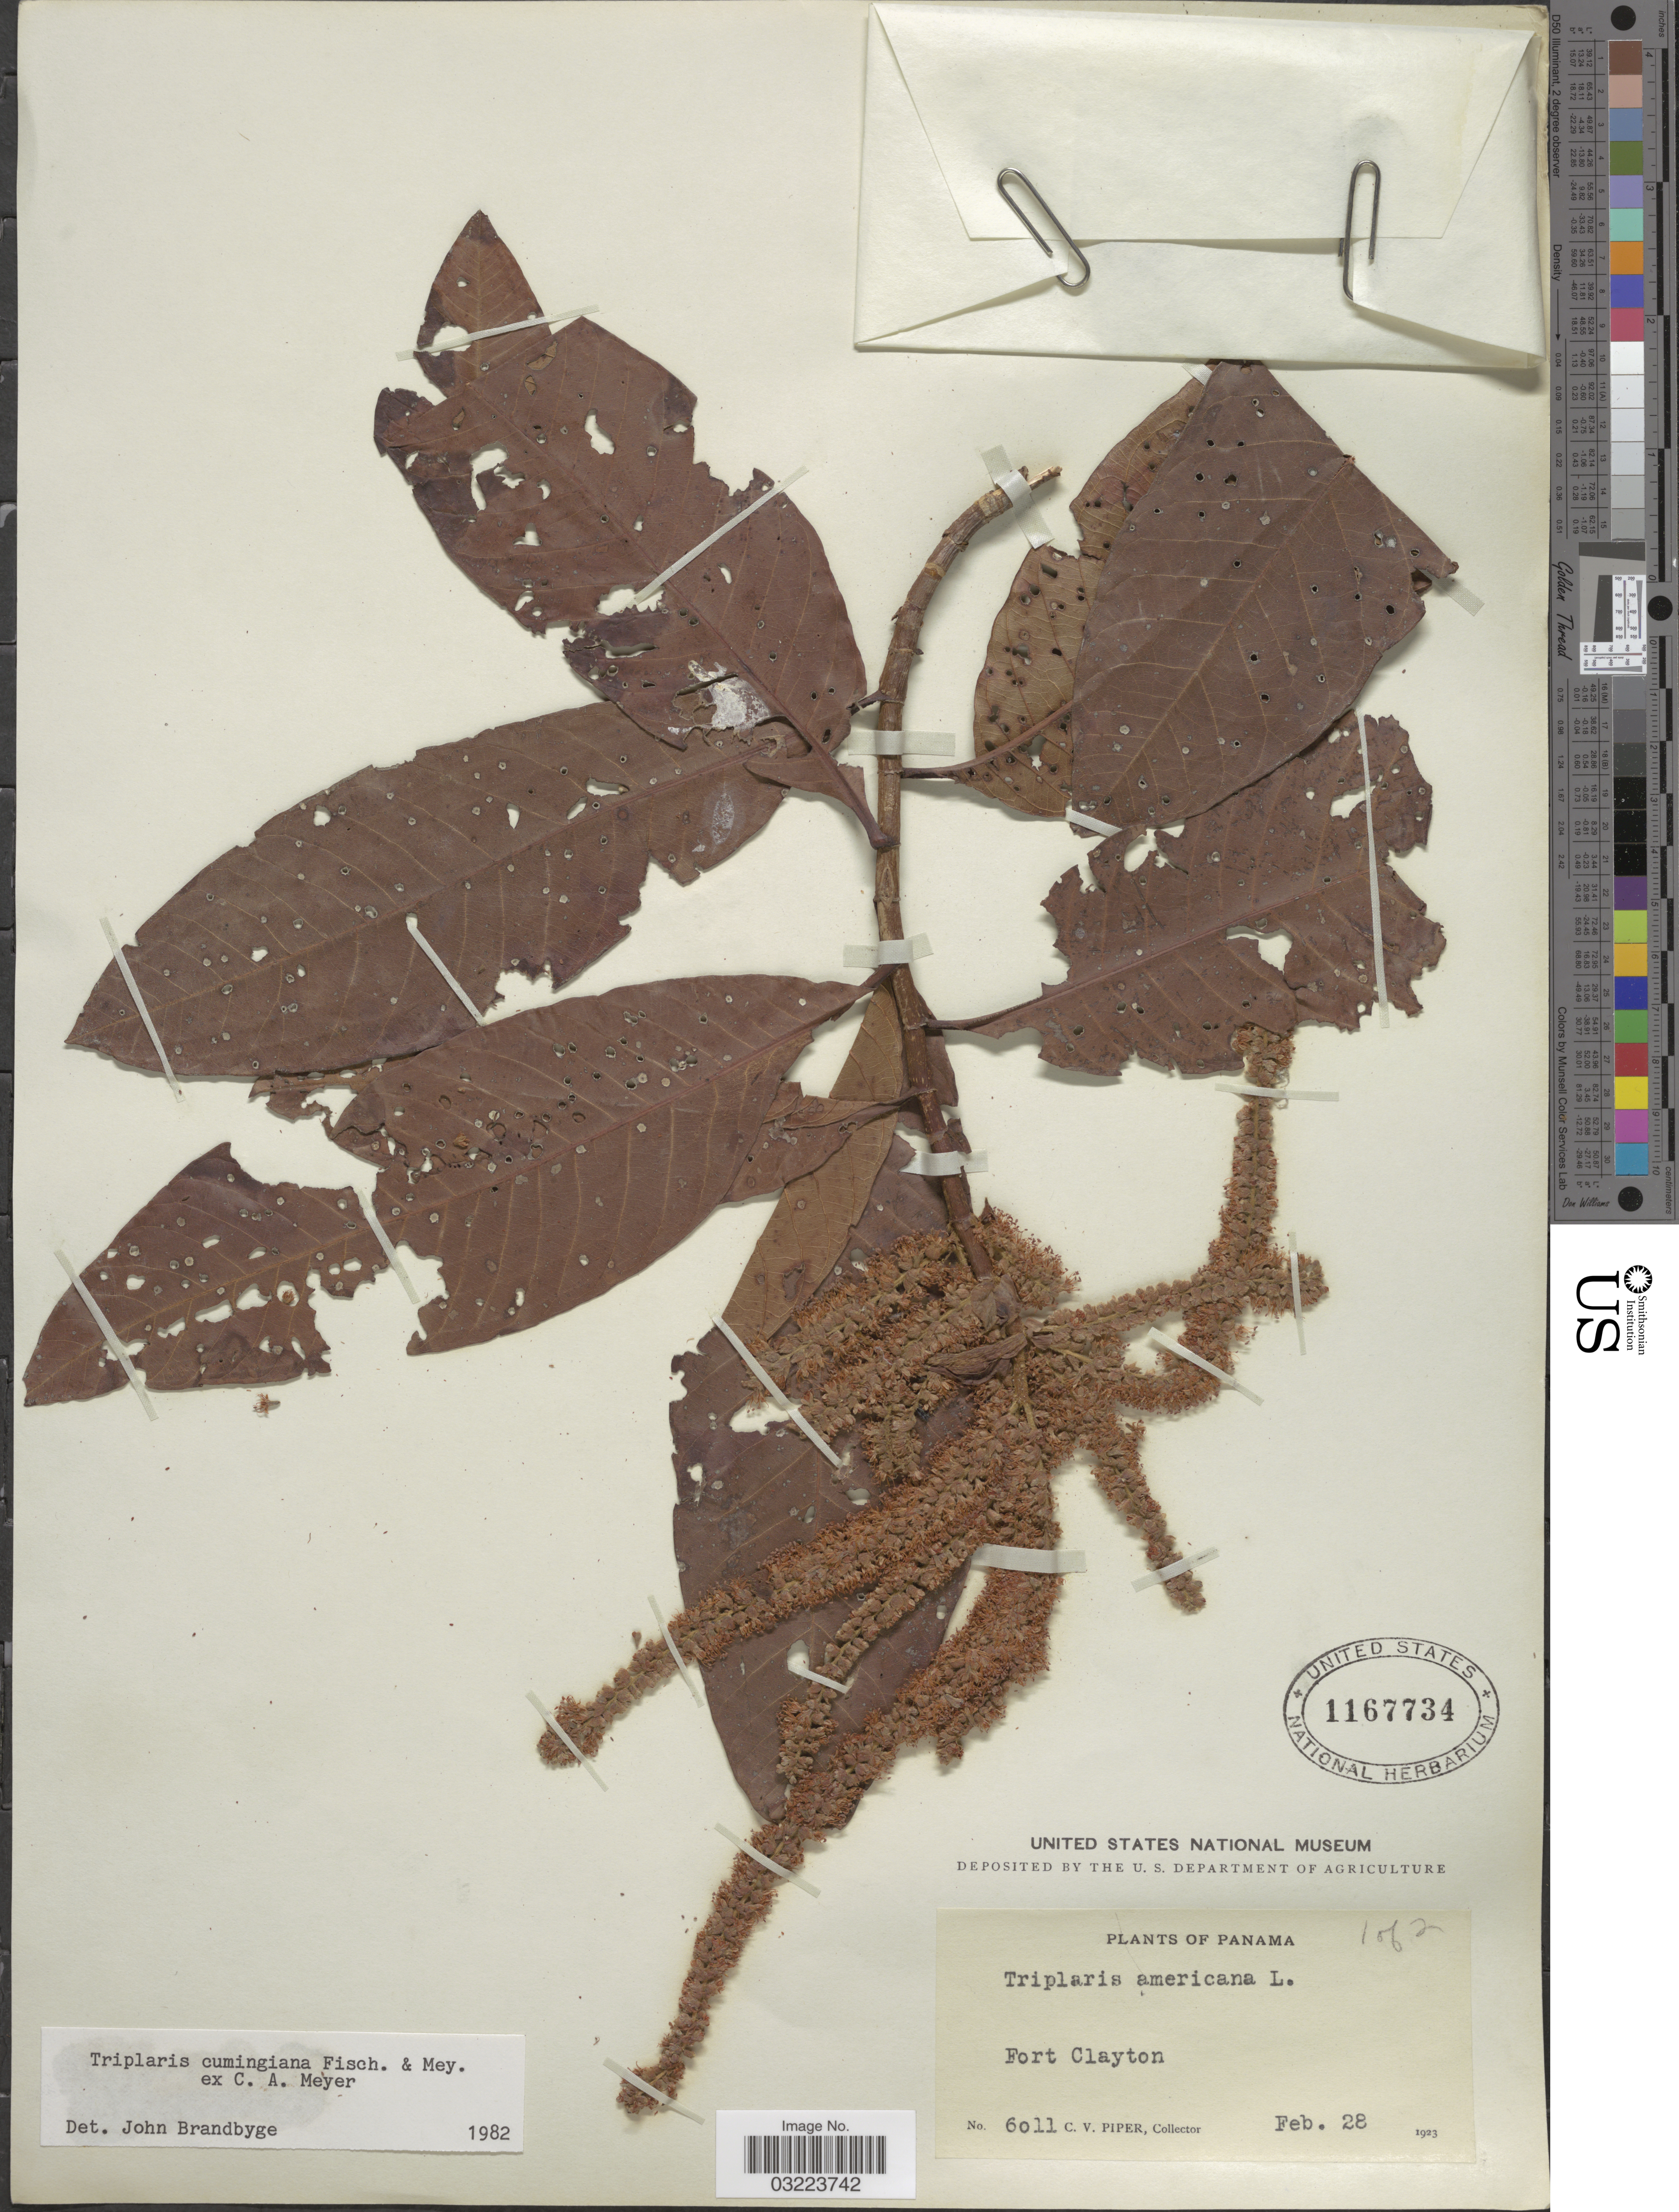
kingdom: Plantae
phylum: Tracheophyta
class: Magnoliopsida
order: Caryophyllales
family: Polygonaceae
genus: Triplaris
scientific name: Triplaris cumingiana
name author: Fisch. & C.A. Mey. ex C.A. Mey.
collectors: C. V. Piper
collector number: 6011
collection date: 1923-02-28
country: Panama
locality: Fort Clayton.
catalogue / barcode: US 1167734